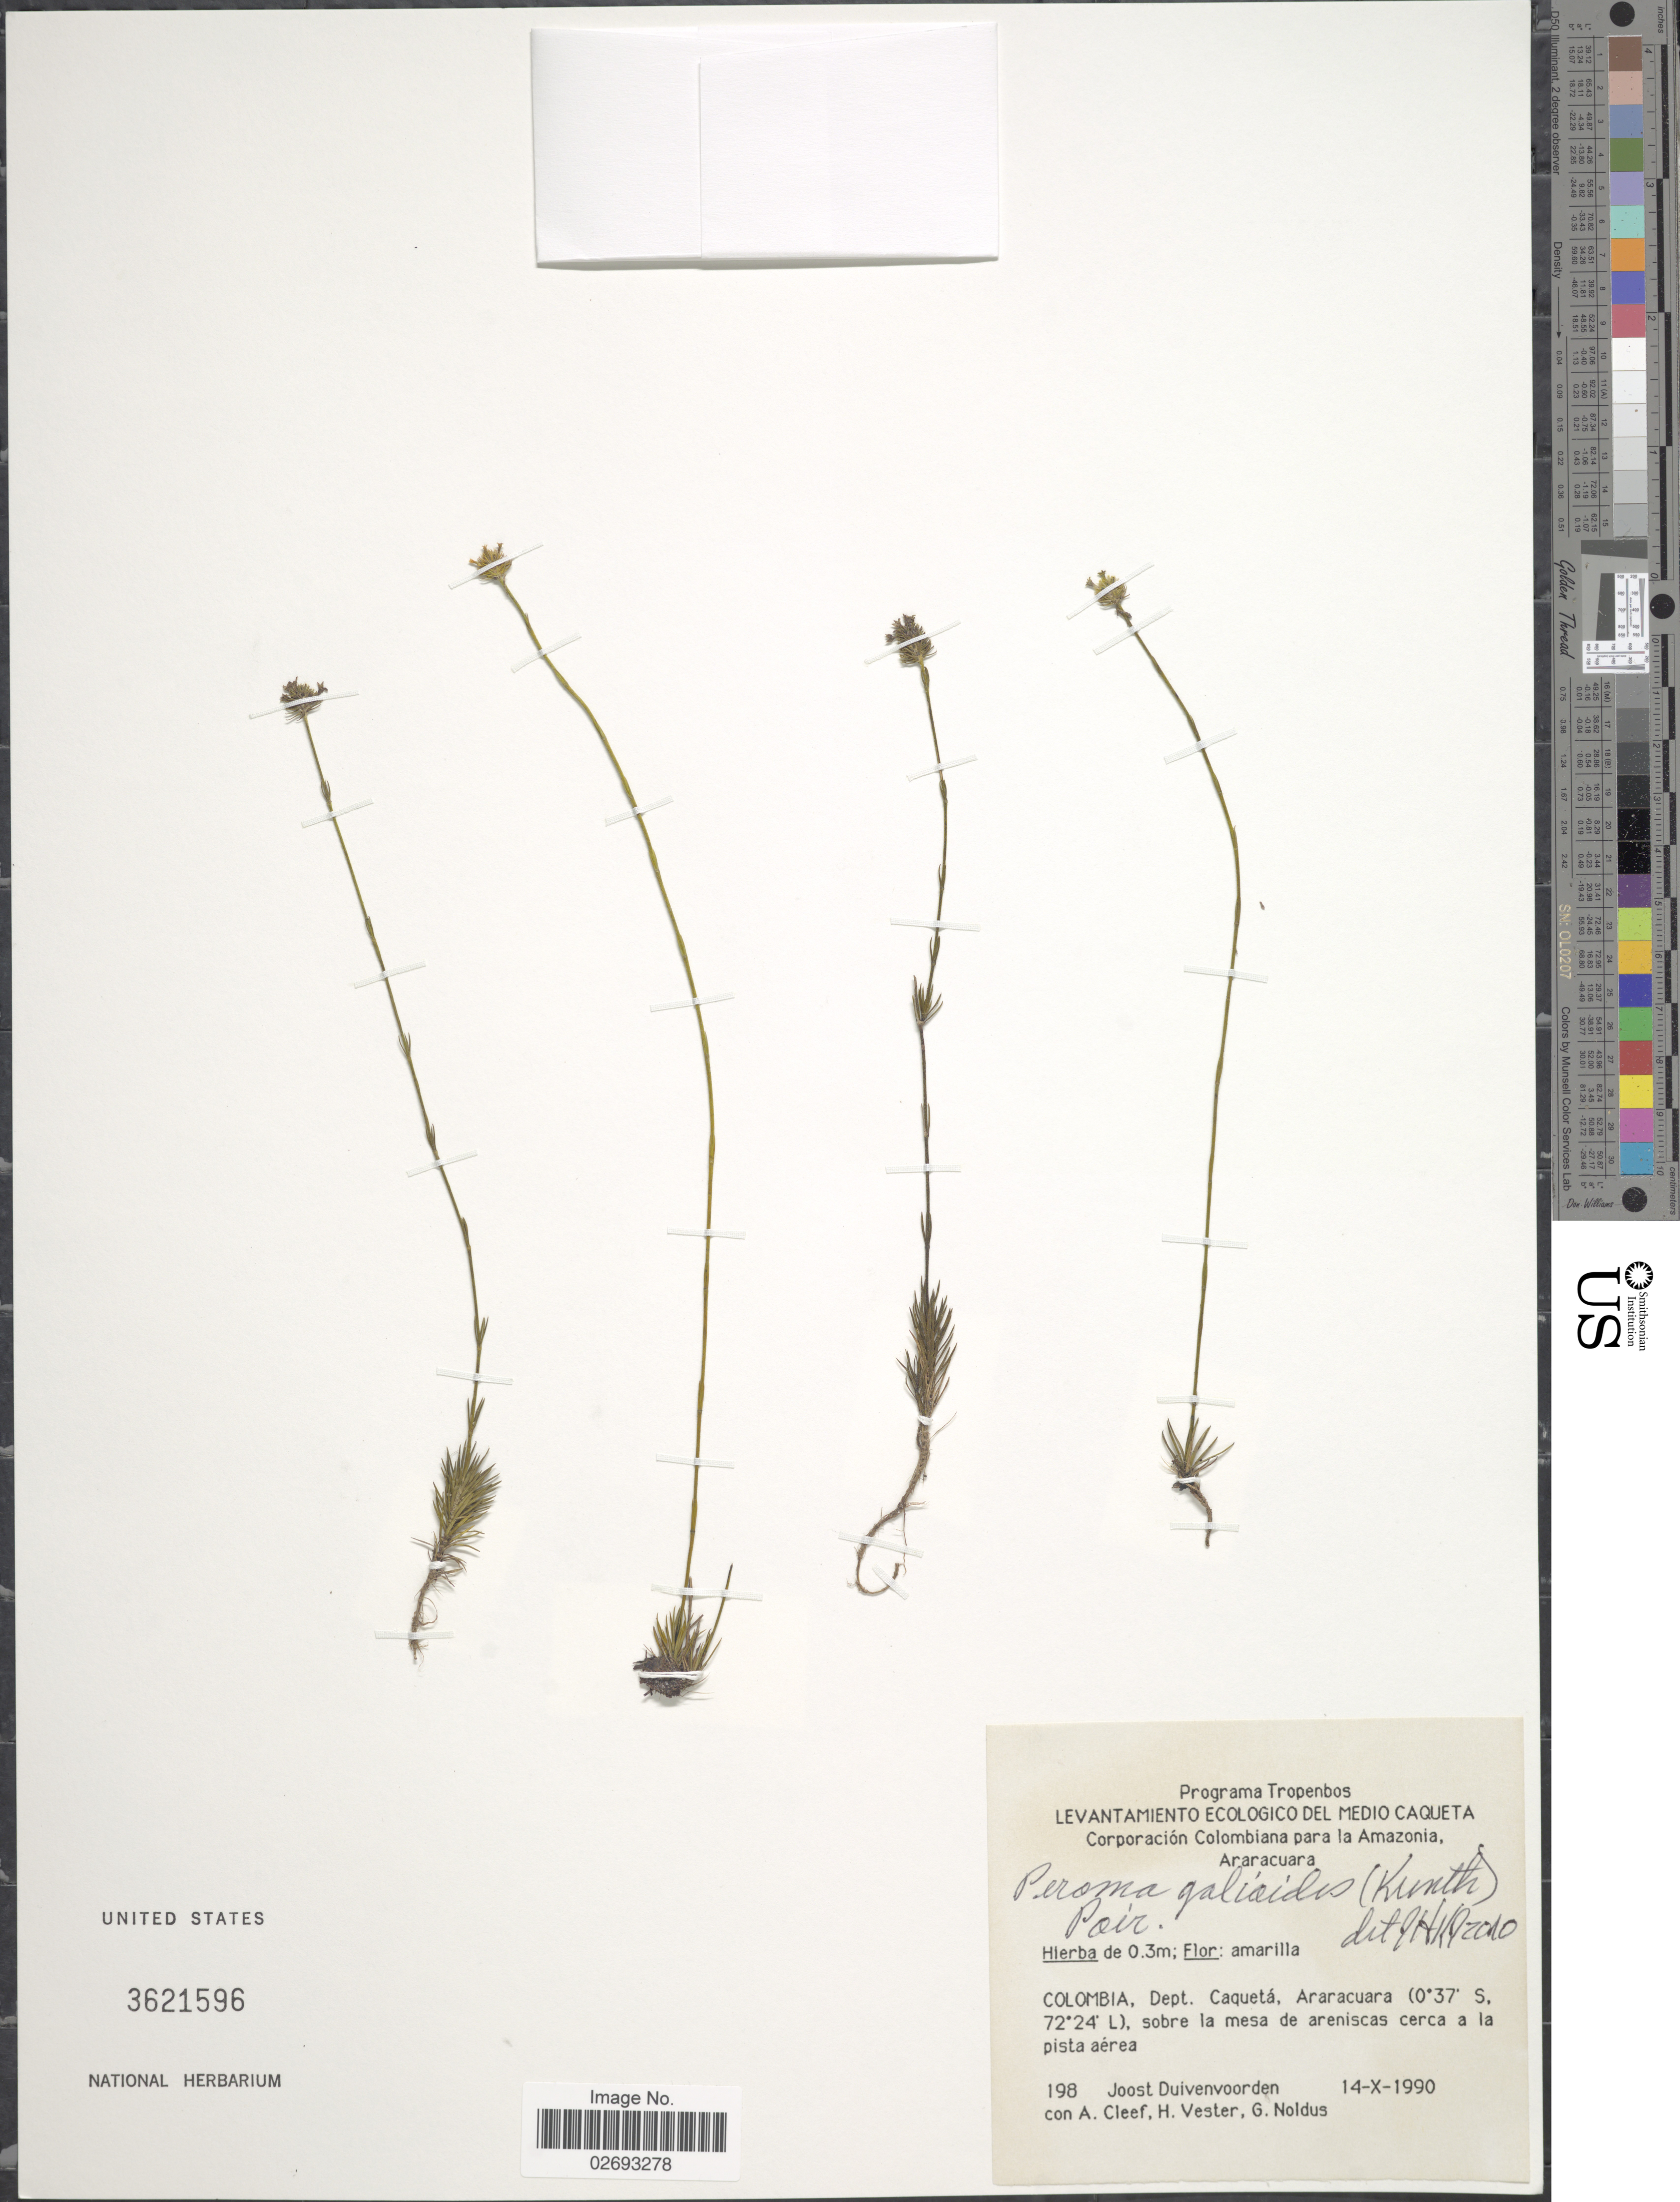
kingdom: Plantae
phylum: Tracheophyta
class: Magnoliopsida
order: Gentianales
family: Rubiaceae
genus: Perama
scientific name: Perama galioides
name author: (Kunth) Poir.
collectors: J. Duivenvoorden, A. M. Cleef, H. Vester & G. Noldus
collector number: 198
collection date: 1990-10-14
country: Colombia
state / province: Caquetá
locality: Araracuara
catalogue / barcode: US 3621596